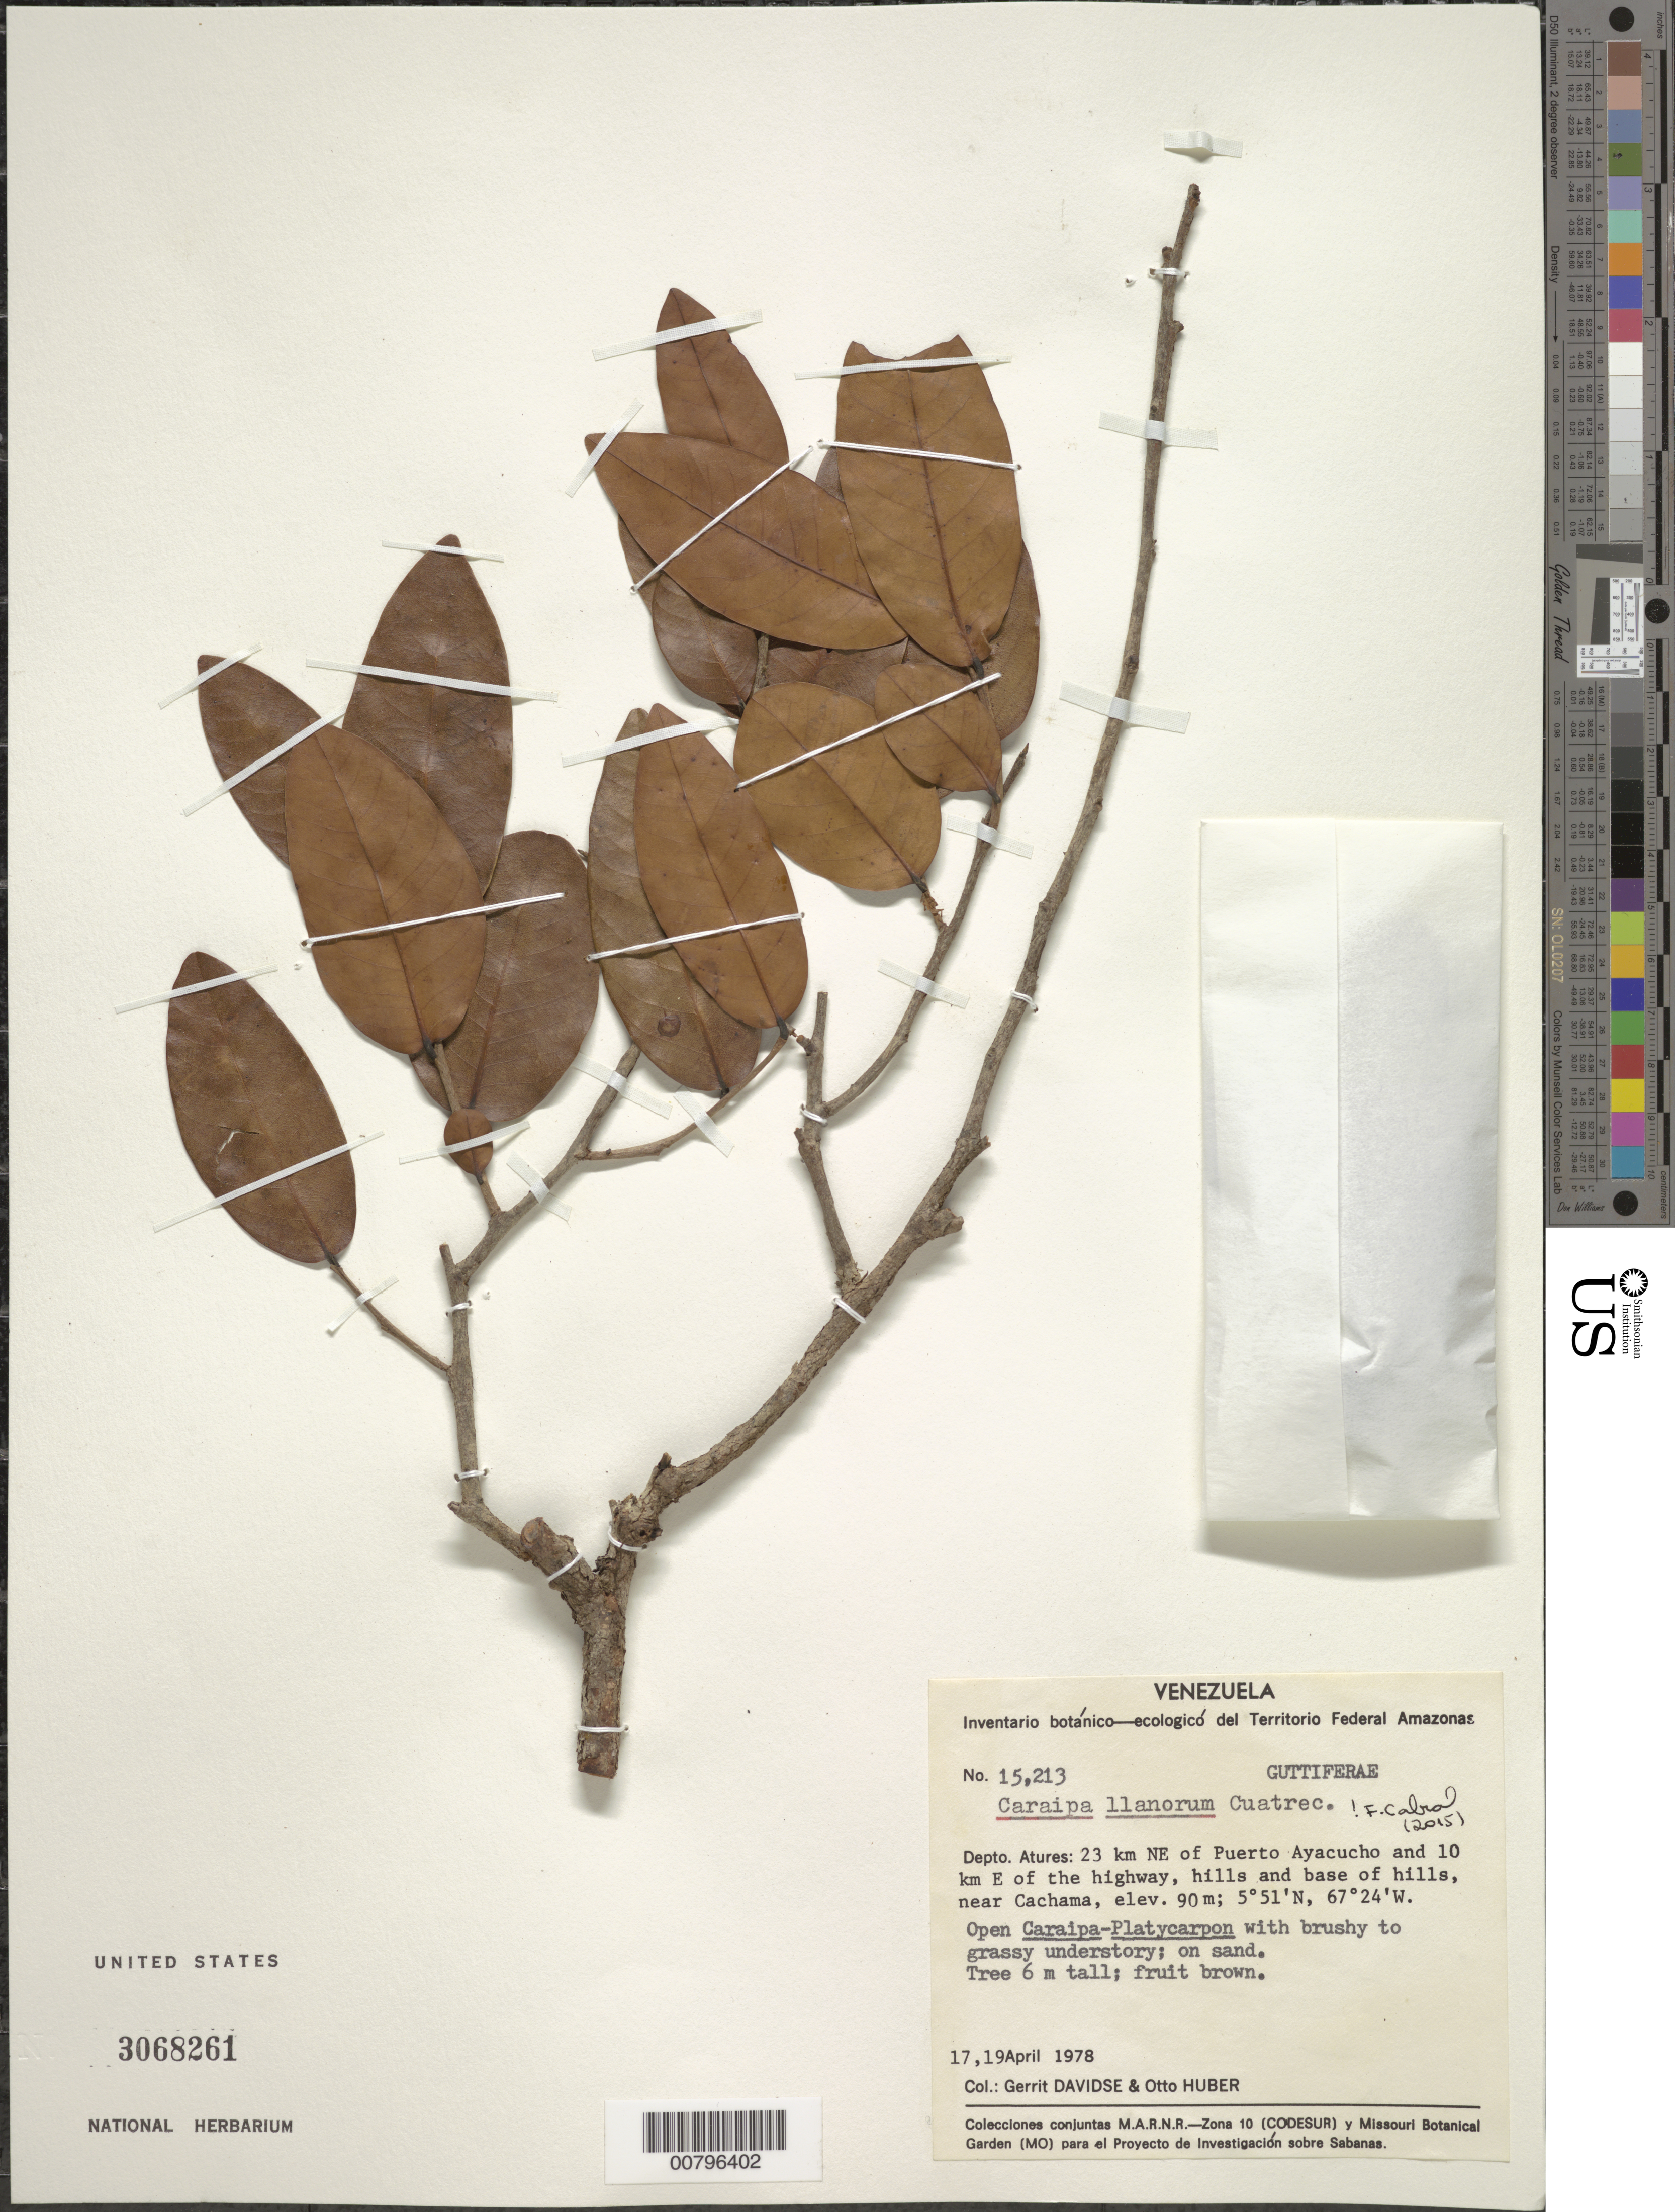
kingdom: Plantae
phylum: Tracheophyta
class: Magnoliopsida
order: Malpighiales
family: Calophyllaceae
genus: Caraipa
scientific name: Caraipa llanorum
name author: Cuatrec.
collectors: G. Davidse & O. Huber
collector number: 15213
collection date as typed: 17-Apr-78 and 19-Apr-78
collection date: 1978-04-17,1978-04-19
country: Venezuela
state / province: Amazonas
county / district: Atures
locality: Puerto Ayacucho, 23 km NE of, 10 km E of highway to El Burro, near Cachama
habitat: Hills and base of hills, open Caraipa-Platycarpon with brushy to grassy understory, on sand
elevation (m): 90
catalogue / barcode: US 3068261